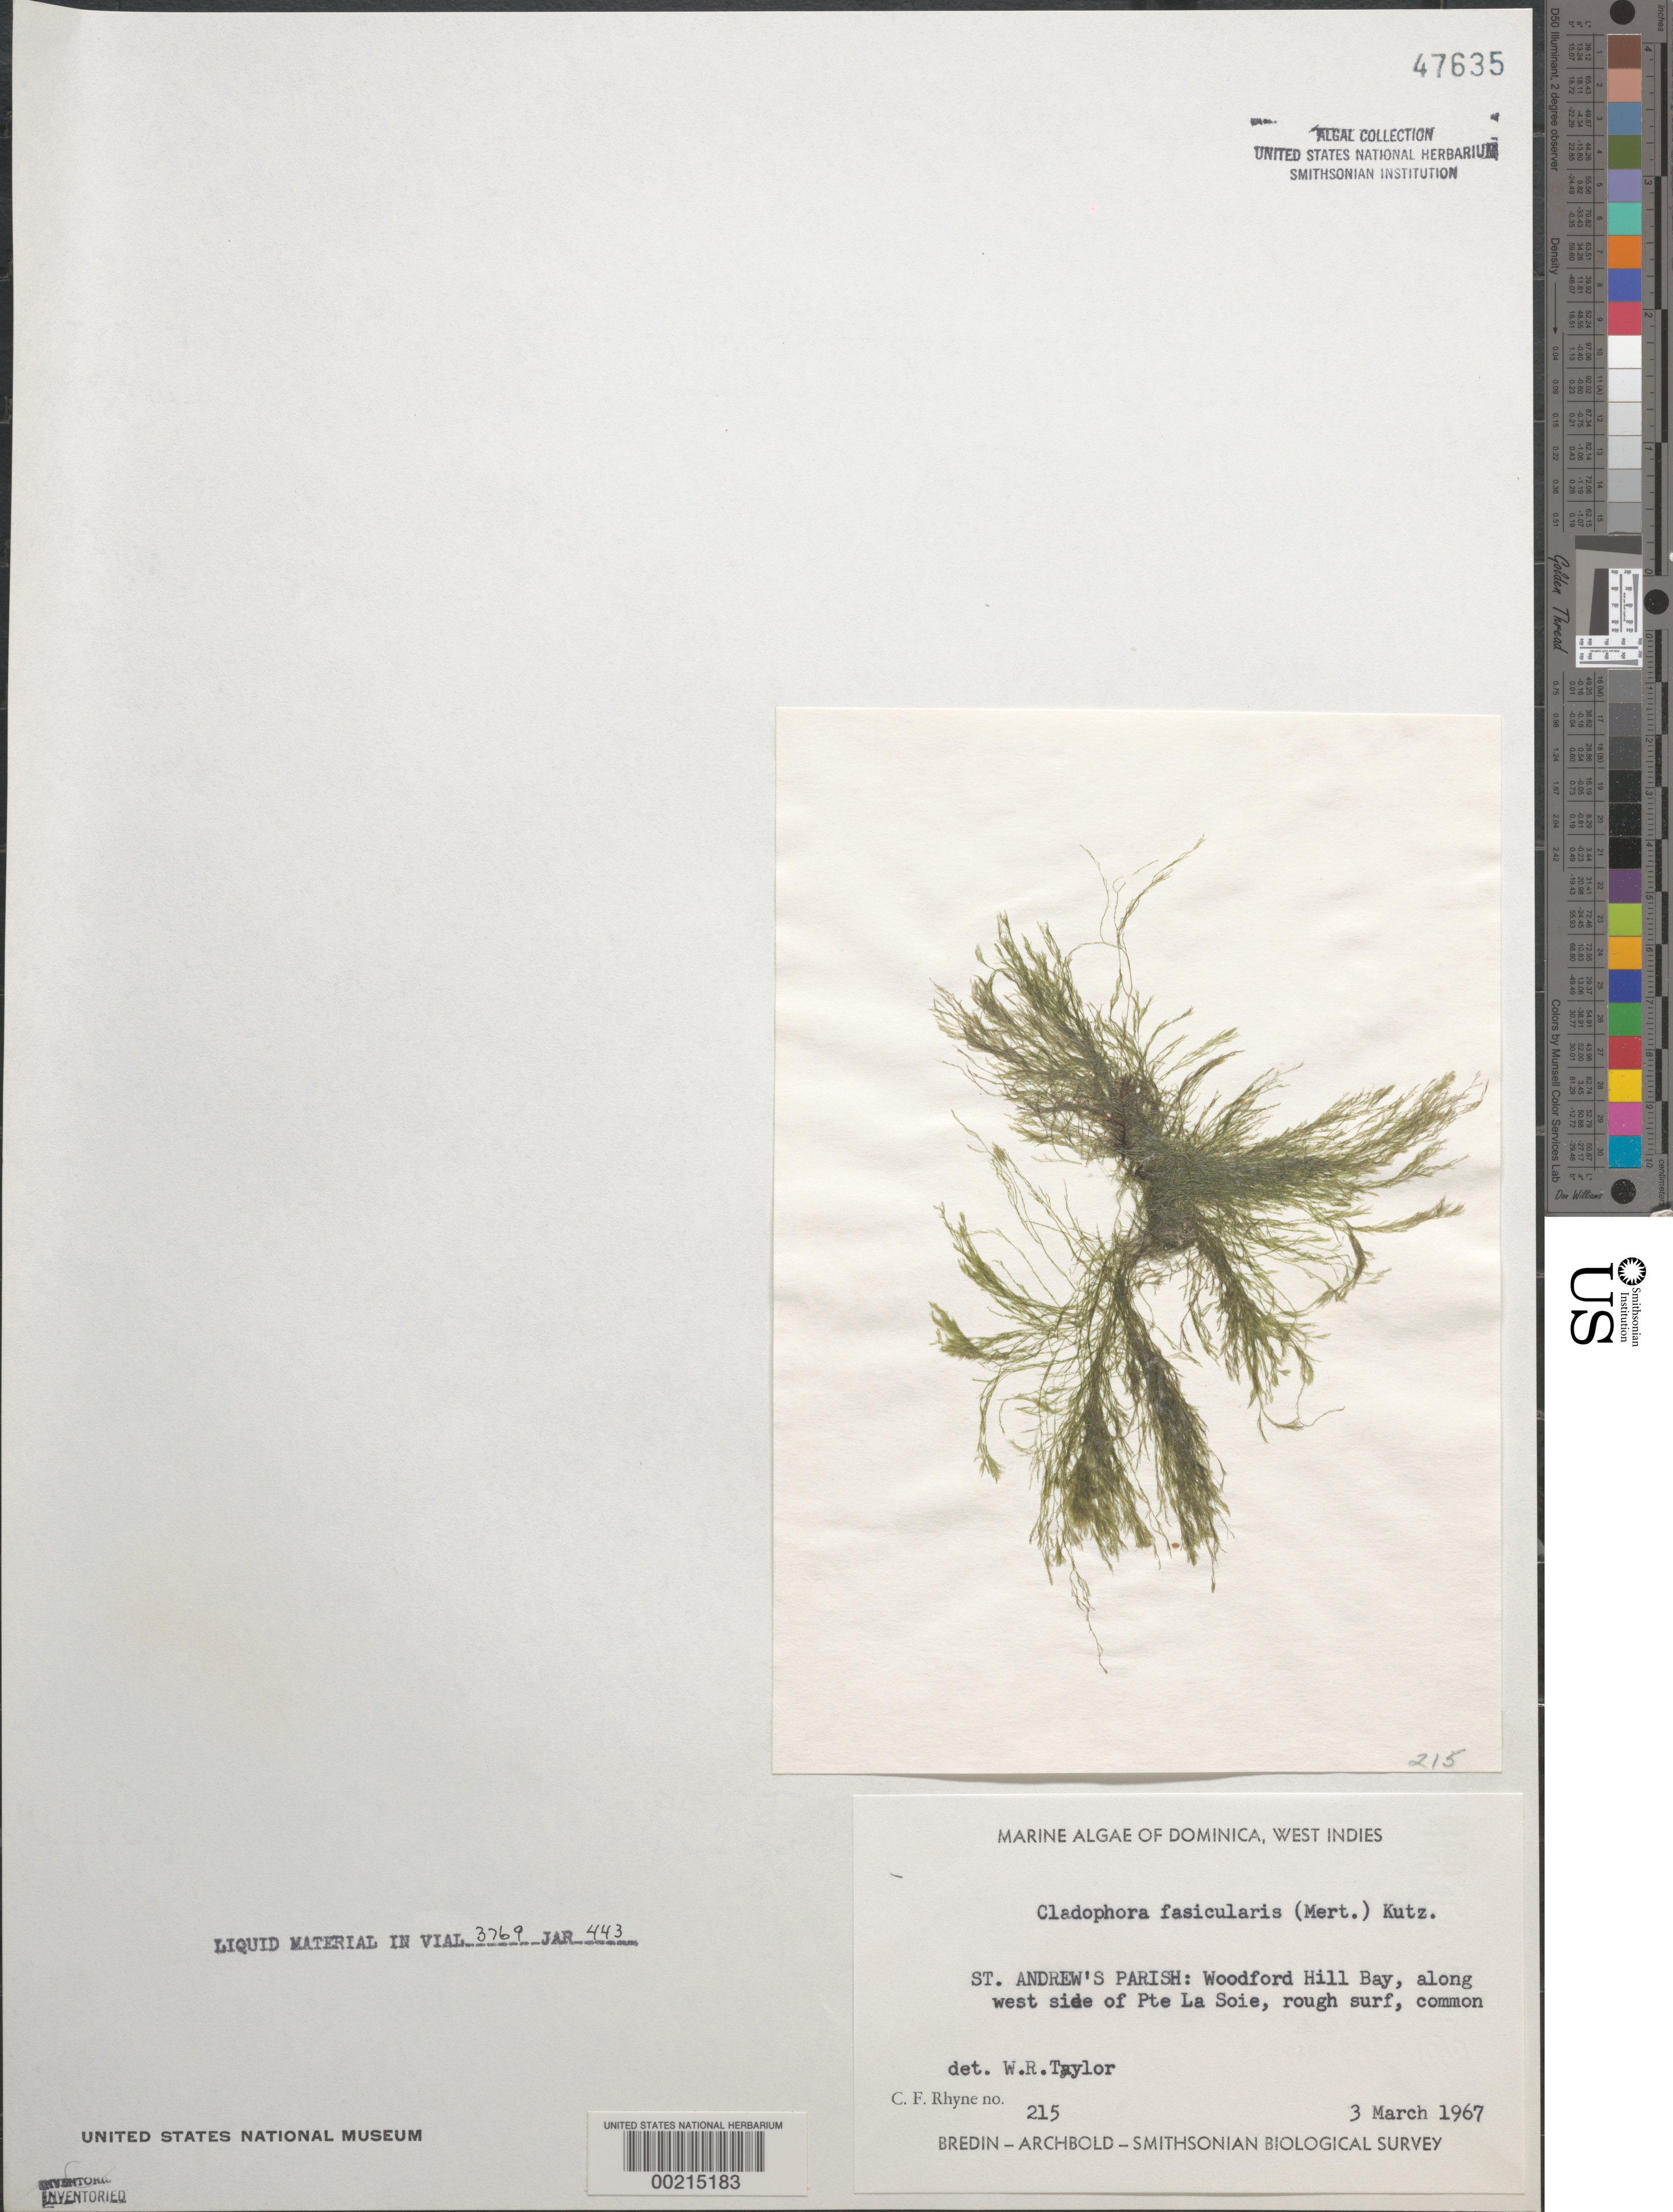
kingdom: Plantae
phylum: Chlorophyta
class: Ulvophyceae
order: Bryopsidales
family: Caulerpaceae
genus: Caulerpa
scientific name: Caulerpa mexicana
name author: Sond. ex Kütz.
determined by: Algae name updating Project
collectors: C. Rhyne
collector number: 215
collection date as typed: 03 Mar 1967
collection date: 1967-03-03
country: Dominica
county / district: St. Andrew's Parish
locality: Woodford Hill Bay, Pointe la Soie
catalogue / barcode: US 47635